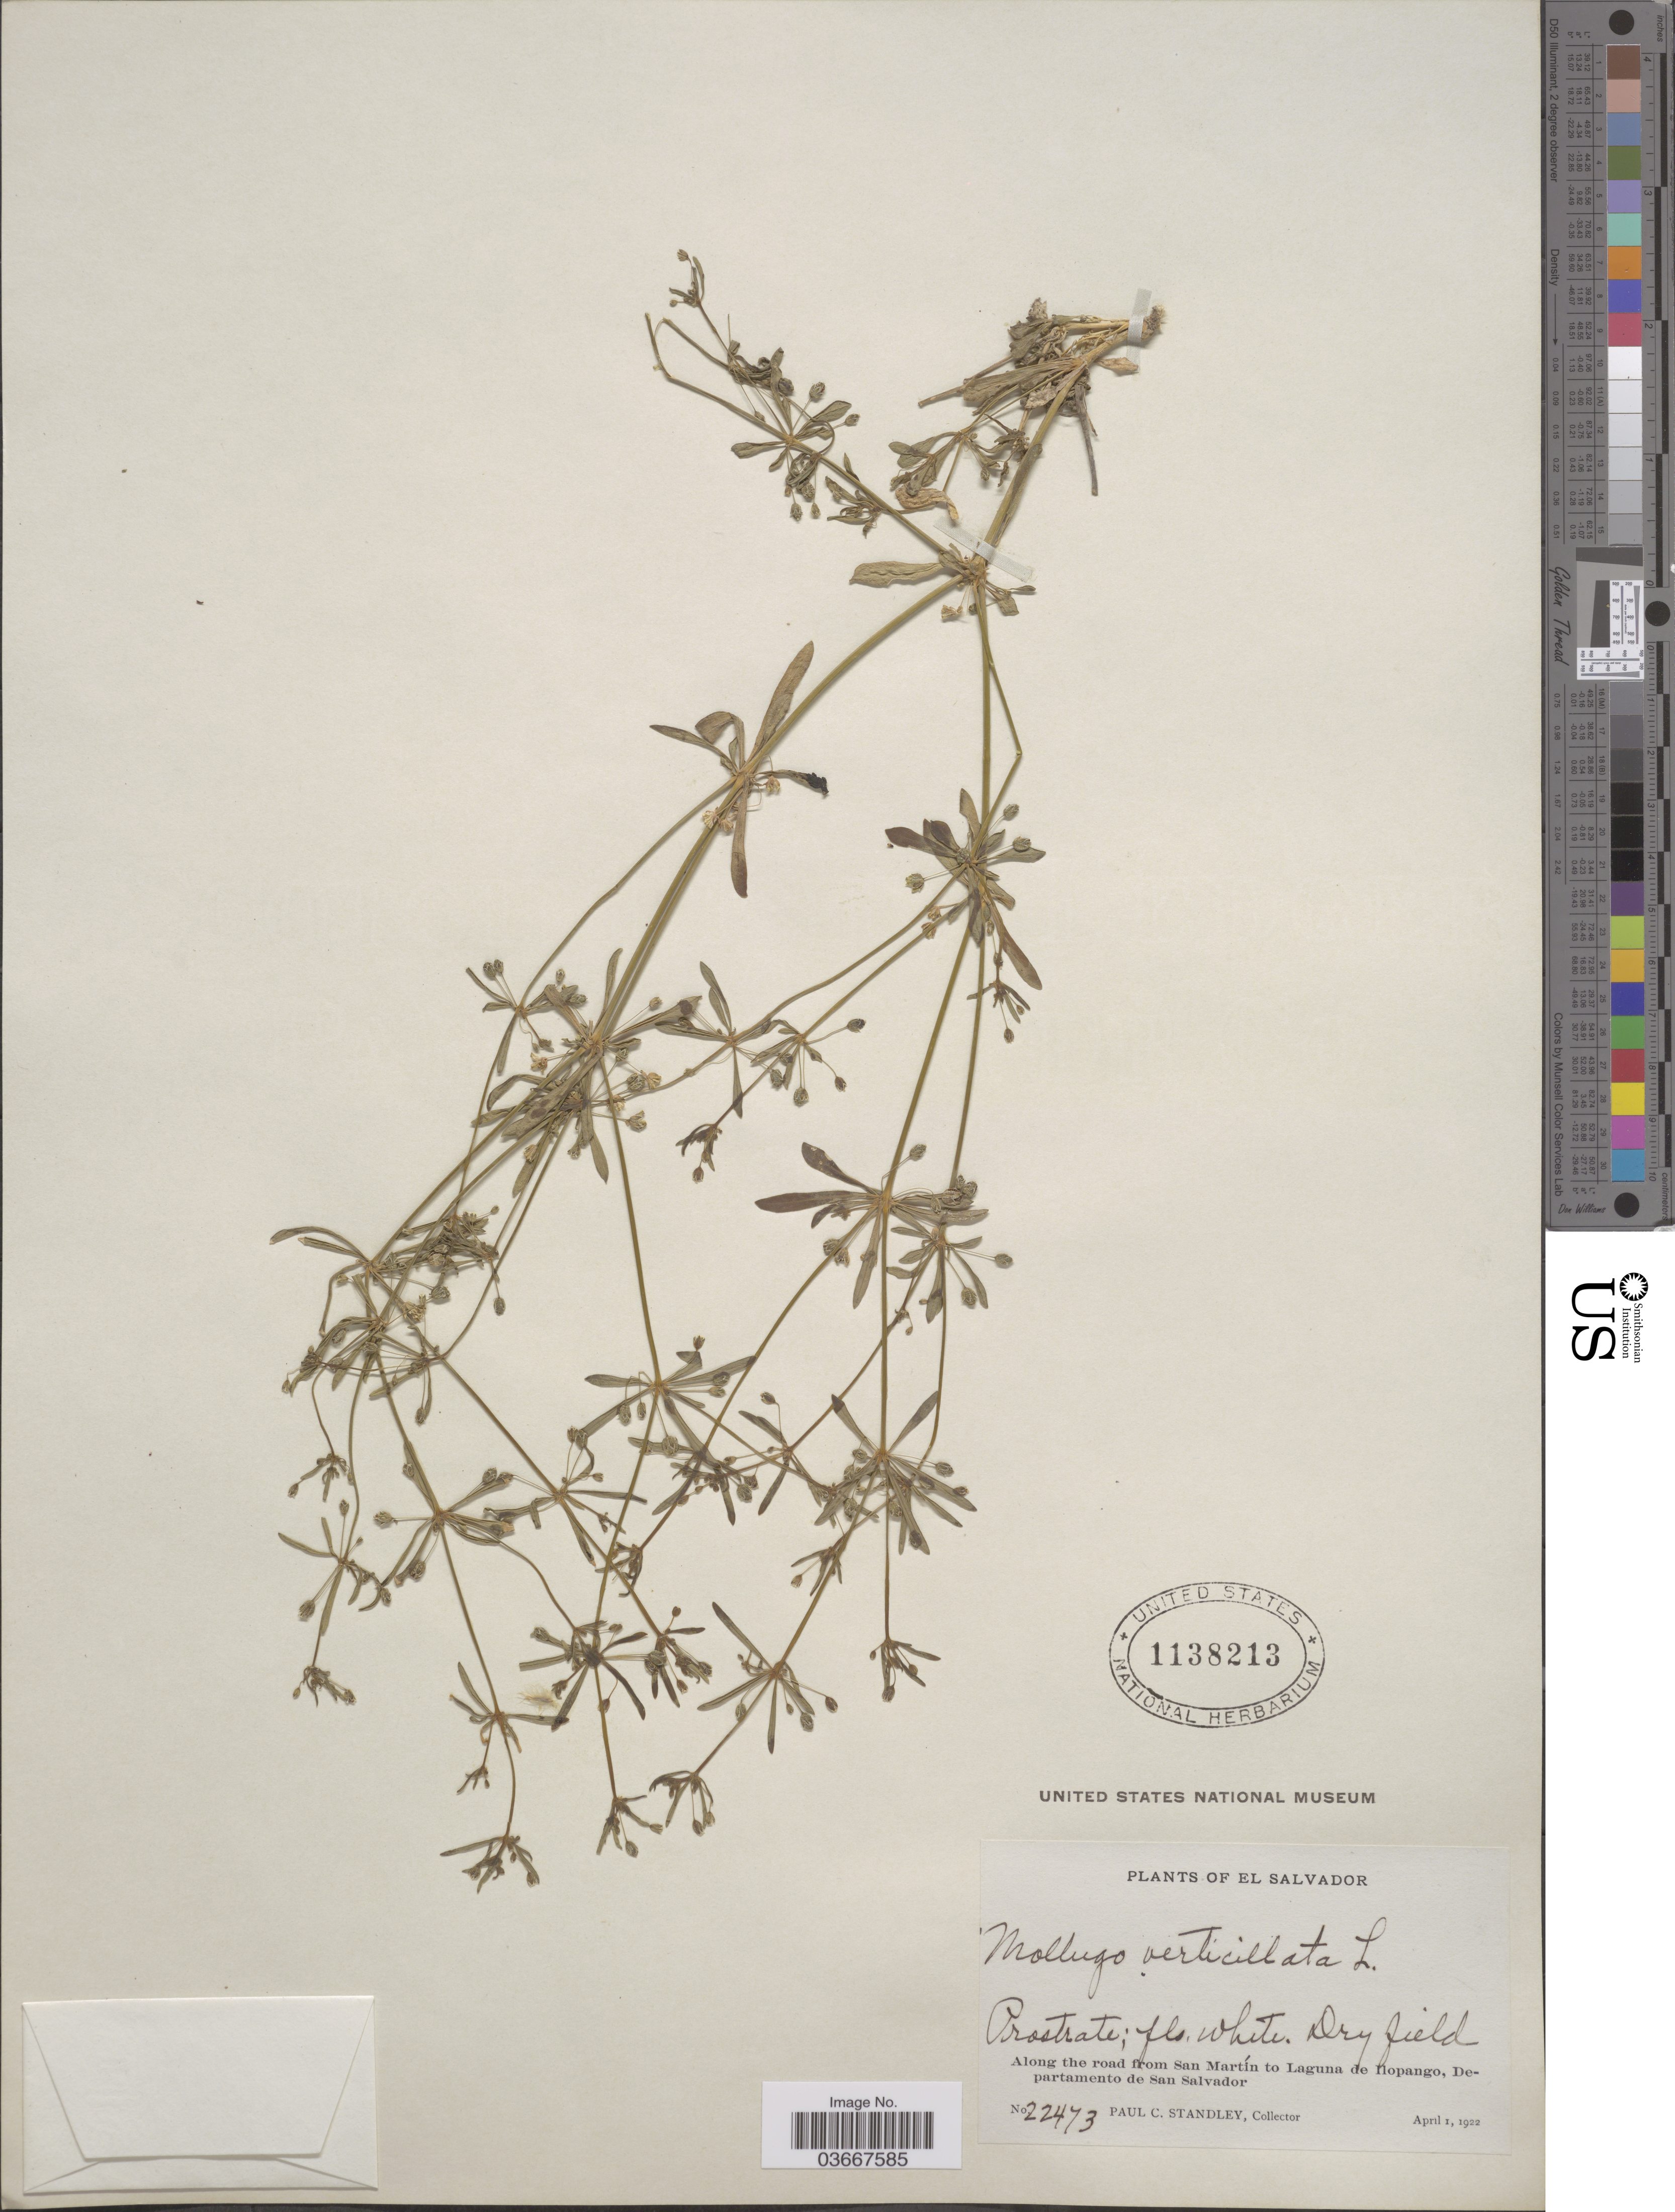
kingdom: Plantae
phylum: Tracheophyta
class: Magnoliopsida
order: Caryophyllales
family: Molluginaceae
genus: Mollugo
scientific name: Mollugo verticillata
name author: L.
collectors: P. C. Standley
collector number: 22473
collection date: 1922-04-01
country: El Salvador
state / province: San Salvador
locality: Along the road from San Martín to Laguna de Ilopango, Departamento de San Salvador.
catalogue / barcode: US 1138213